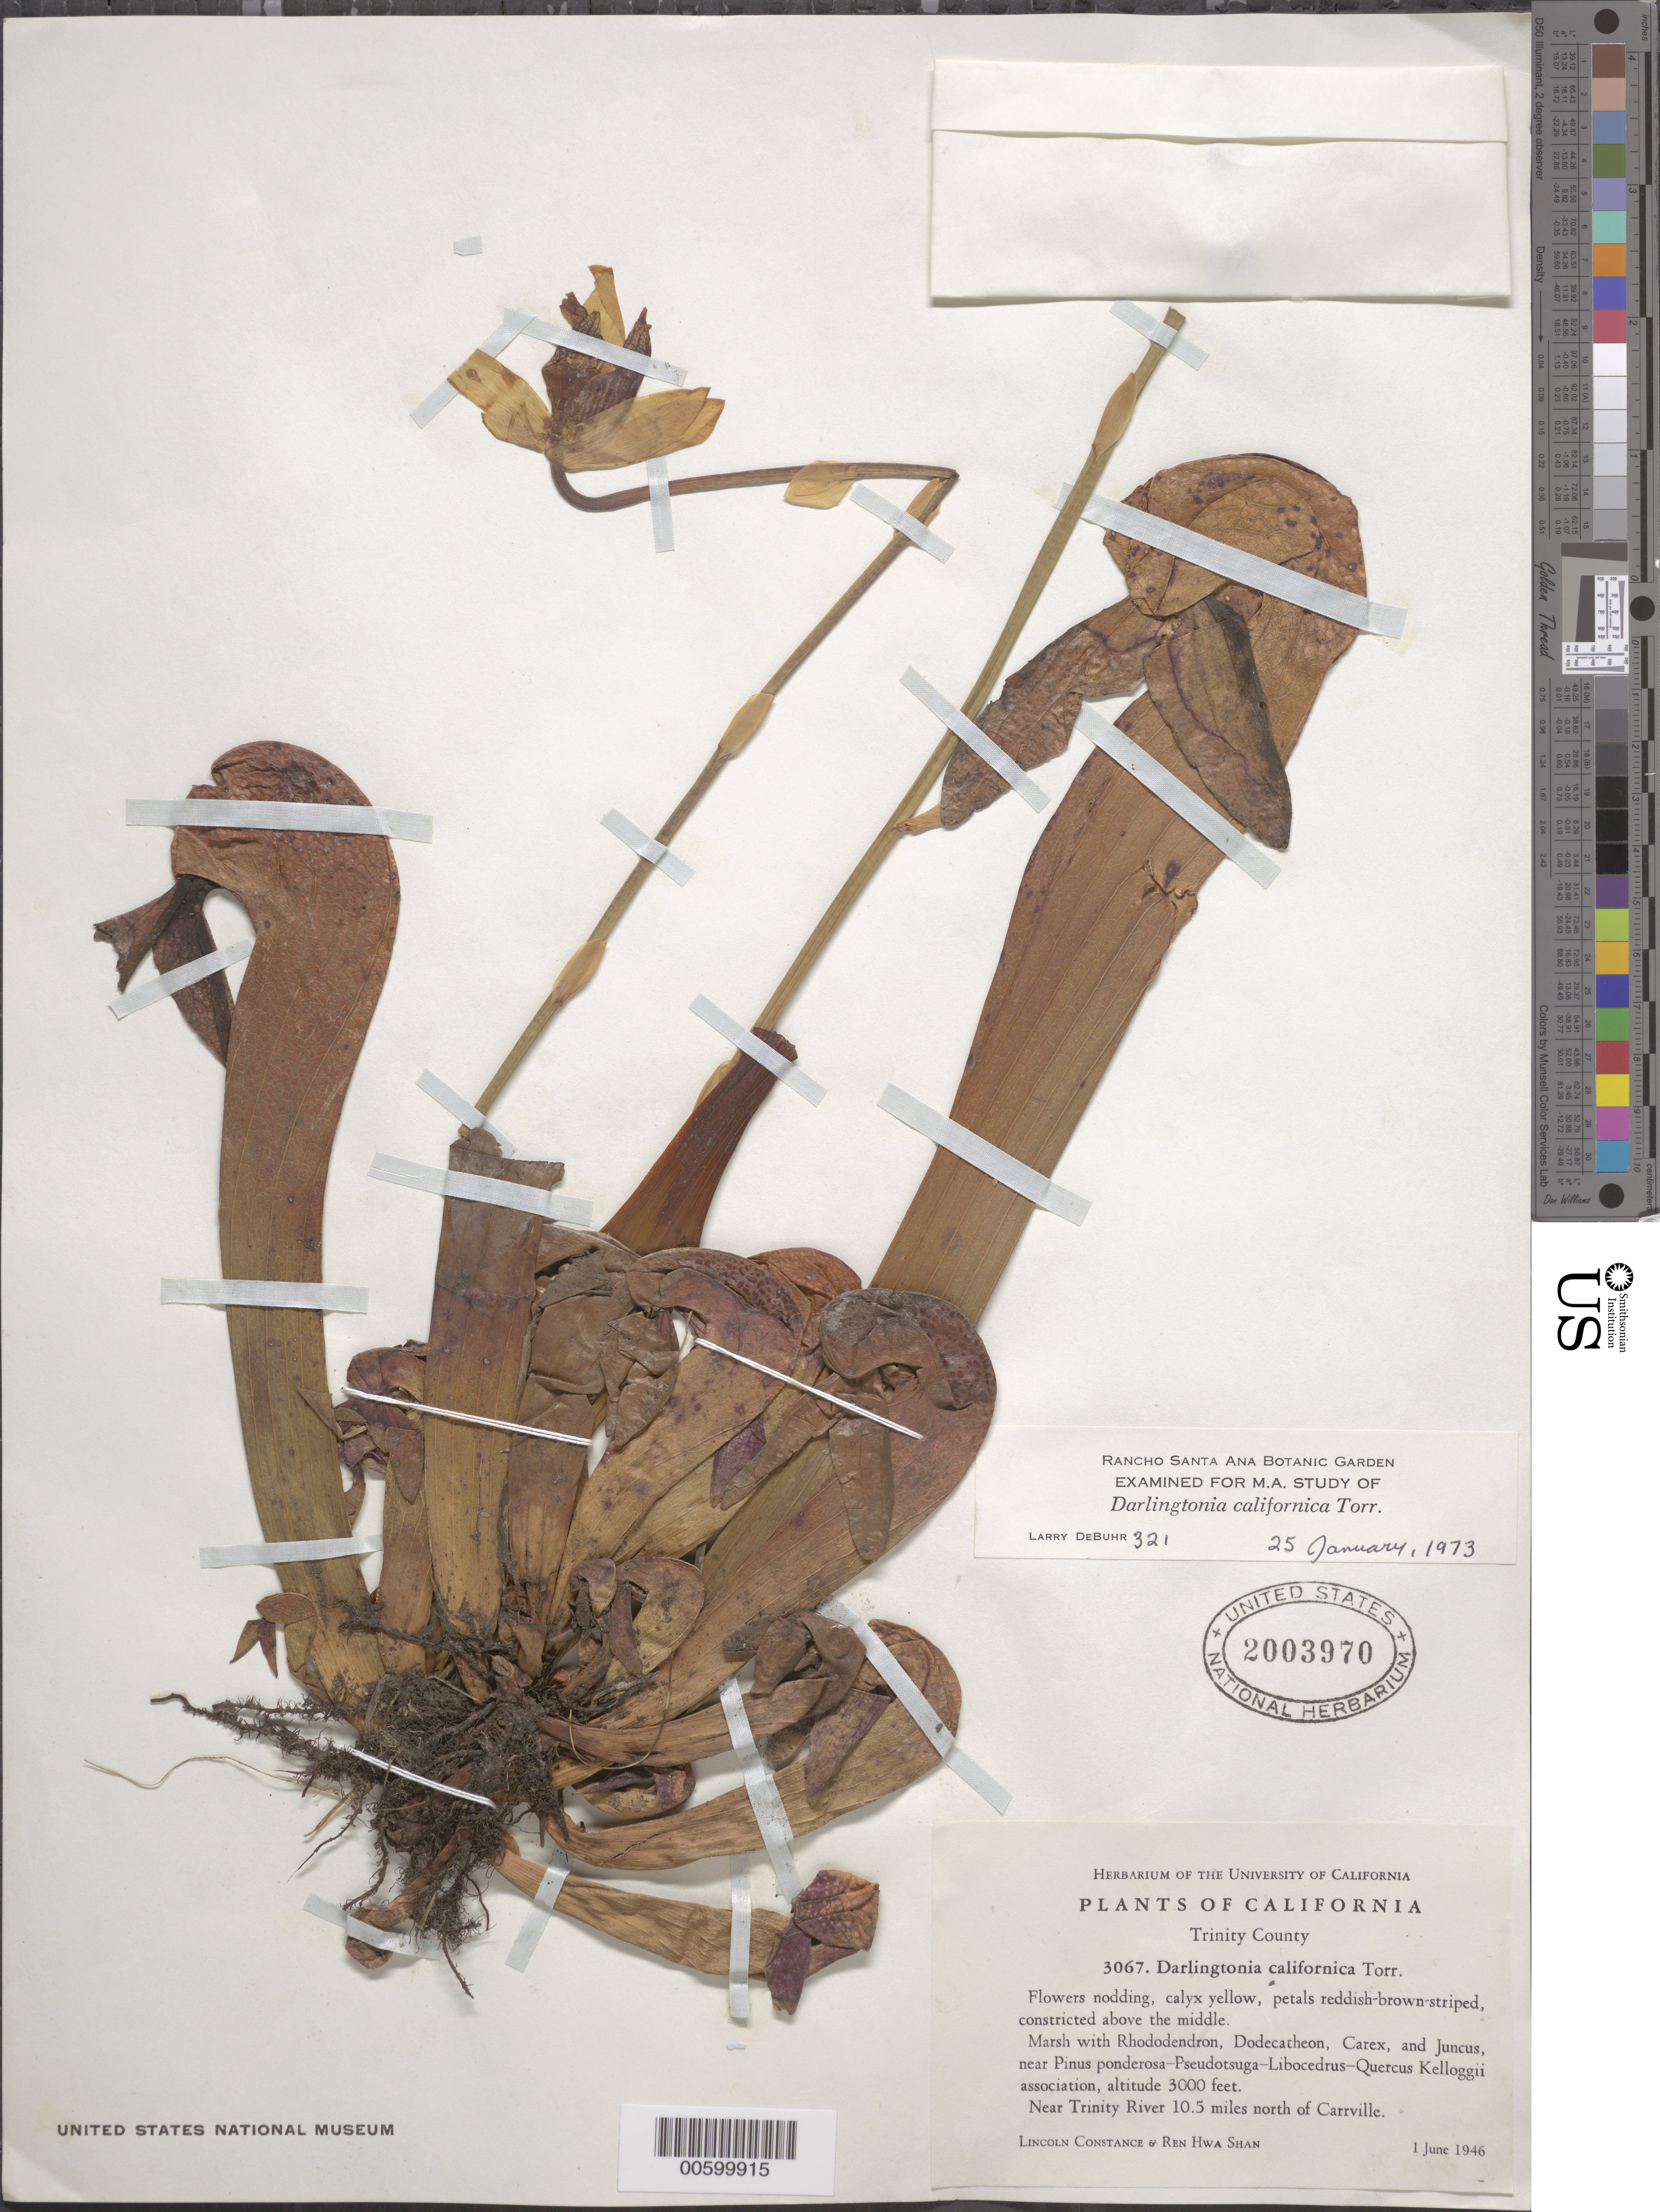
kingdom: Plantae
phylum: Tracheophyta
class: Magnoliopsida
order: Ericales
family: Sarraceniaceae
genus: Darlingtonia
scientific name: Darlingtonia californica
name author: Torr.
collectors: L. Constance & R. Shan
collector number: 3067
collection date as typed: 01 Jun 1946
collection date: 1946-06-01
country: United States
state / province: California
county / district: Trinity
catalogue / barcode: US 2003970